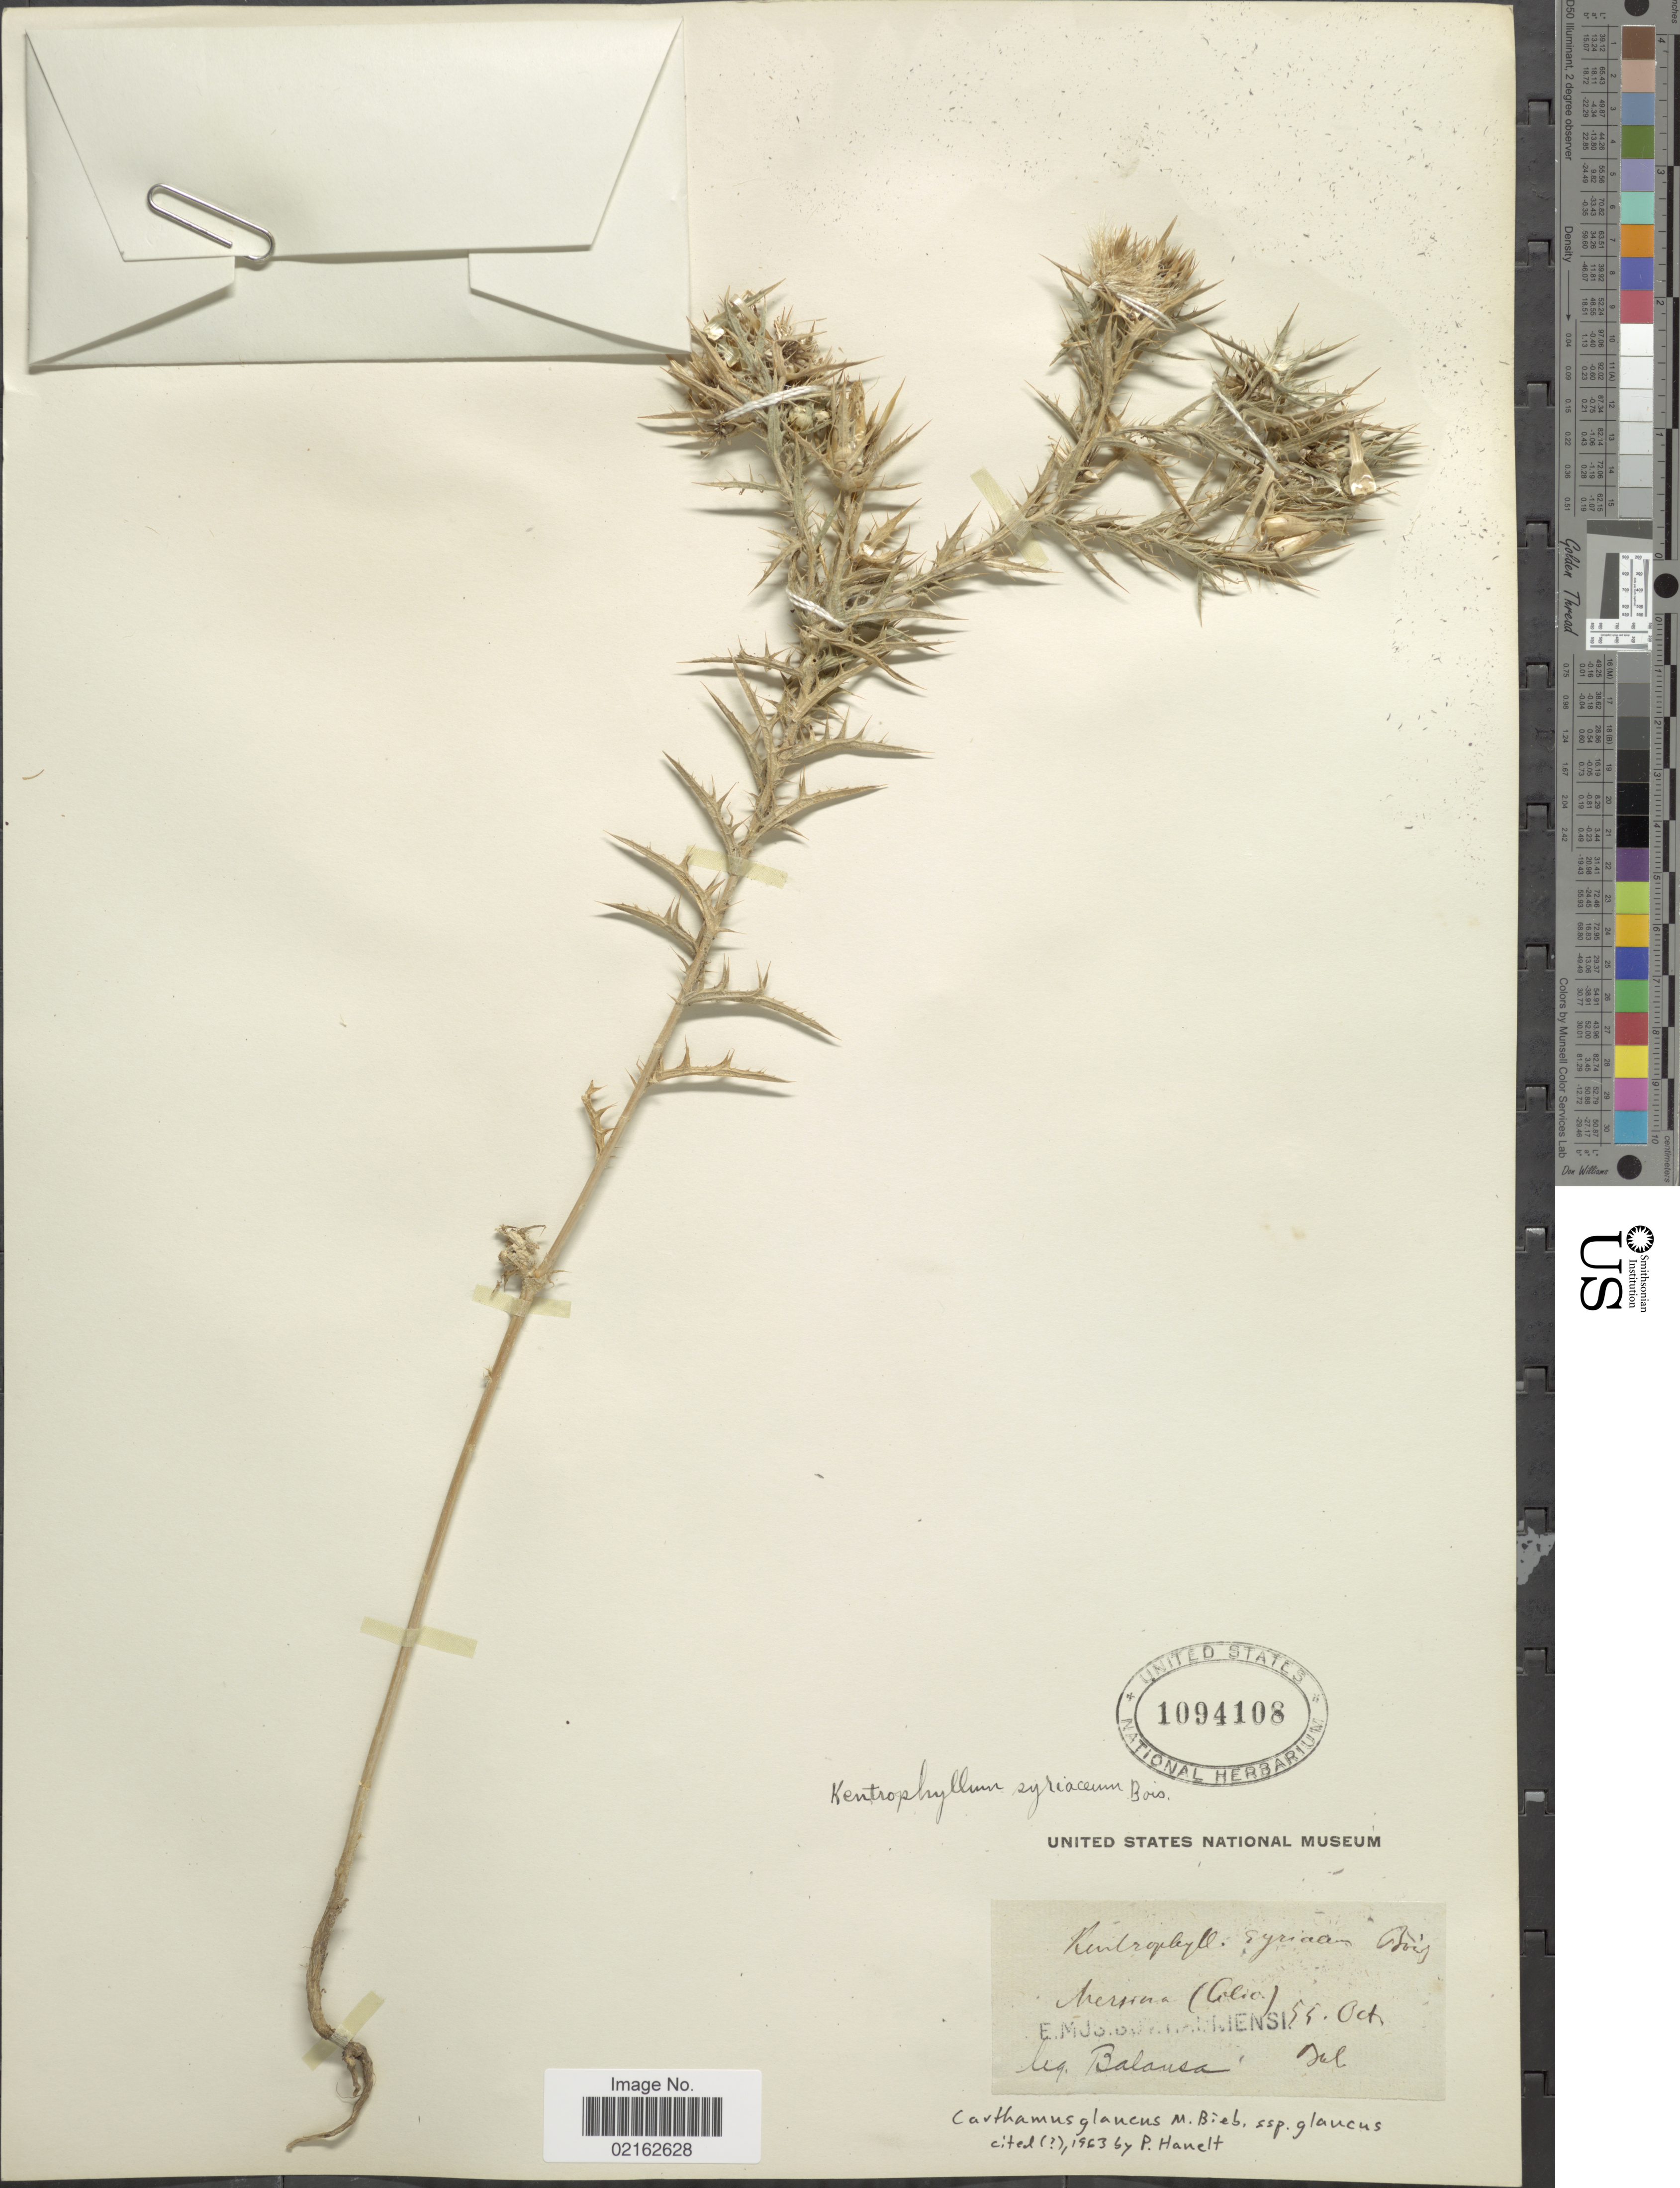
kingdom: Plantae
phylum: Tracheophyta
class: Magnoliopsida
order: Asterales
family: Asteraceae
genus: Carthamus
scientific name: Carthamus glaucus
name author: M. Bieb.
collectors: -. Balansa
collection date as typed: Transcribed d/m/y: /7/55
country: Turkey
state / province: Mersin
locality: Mersina (Colio) [interpreted]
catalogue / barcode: US 1094108